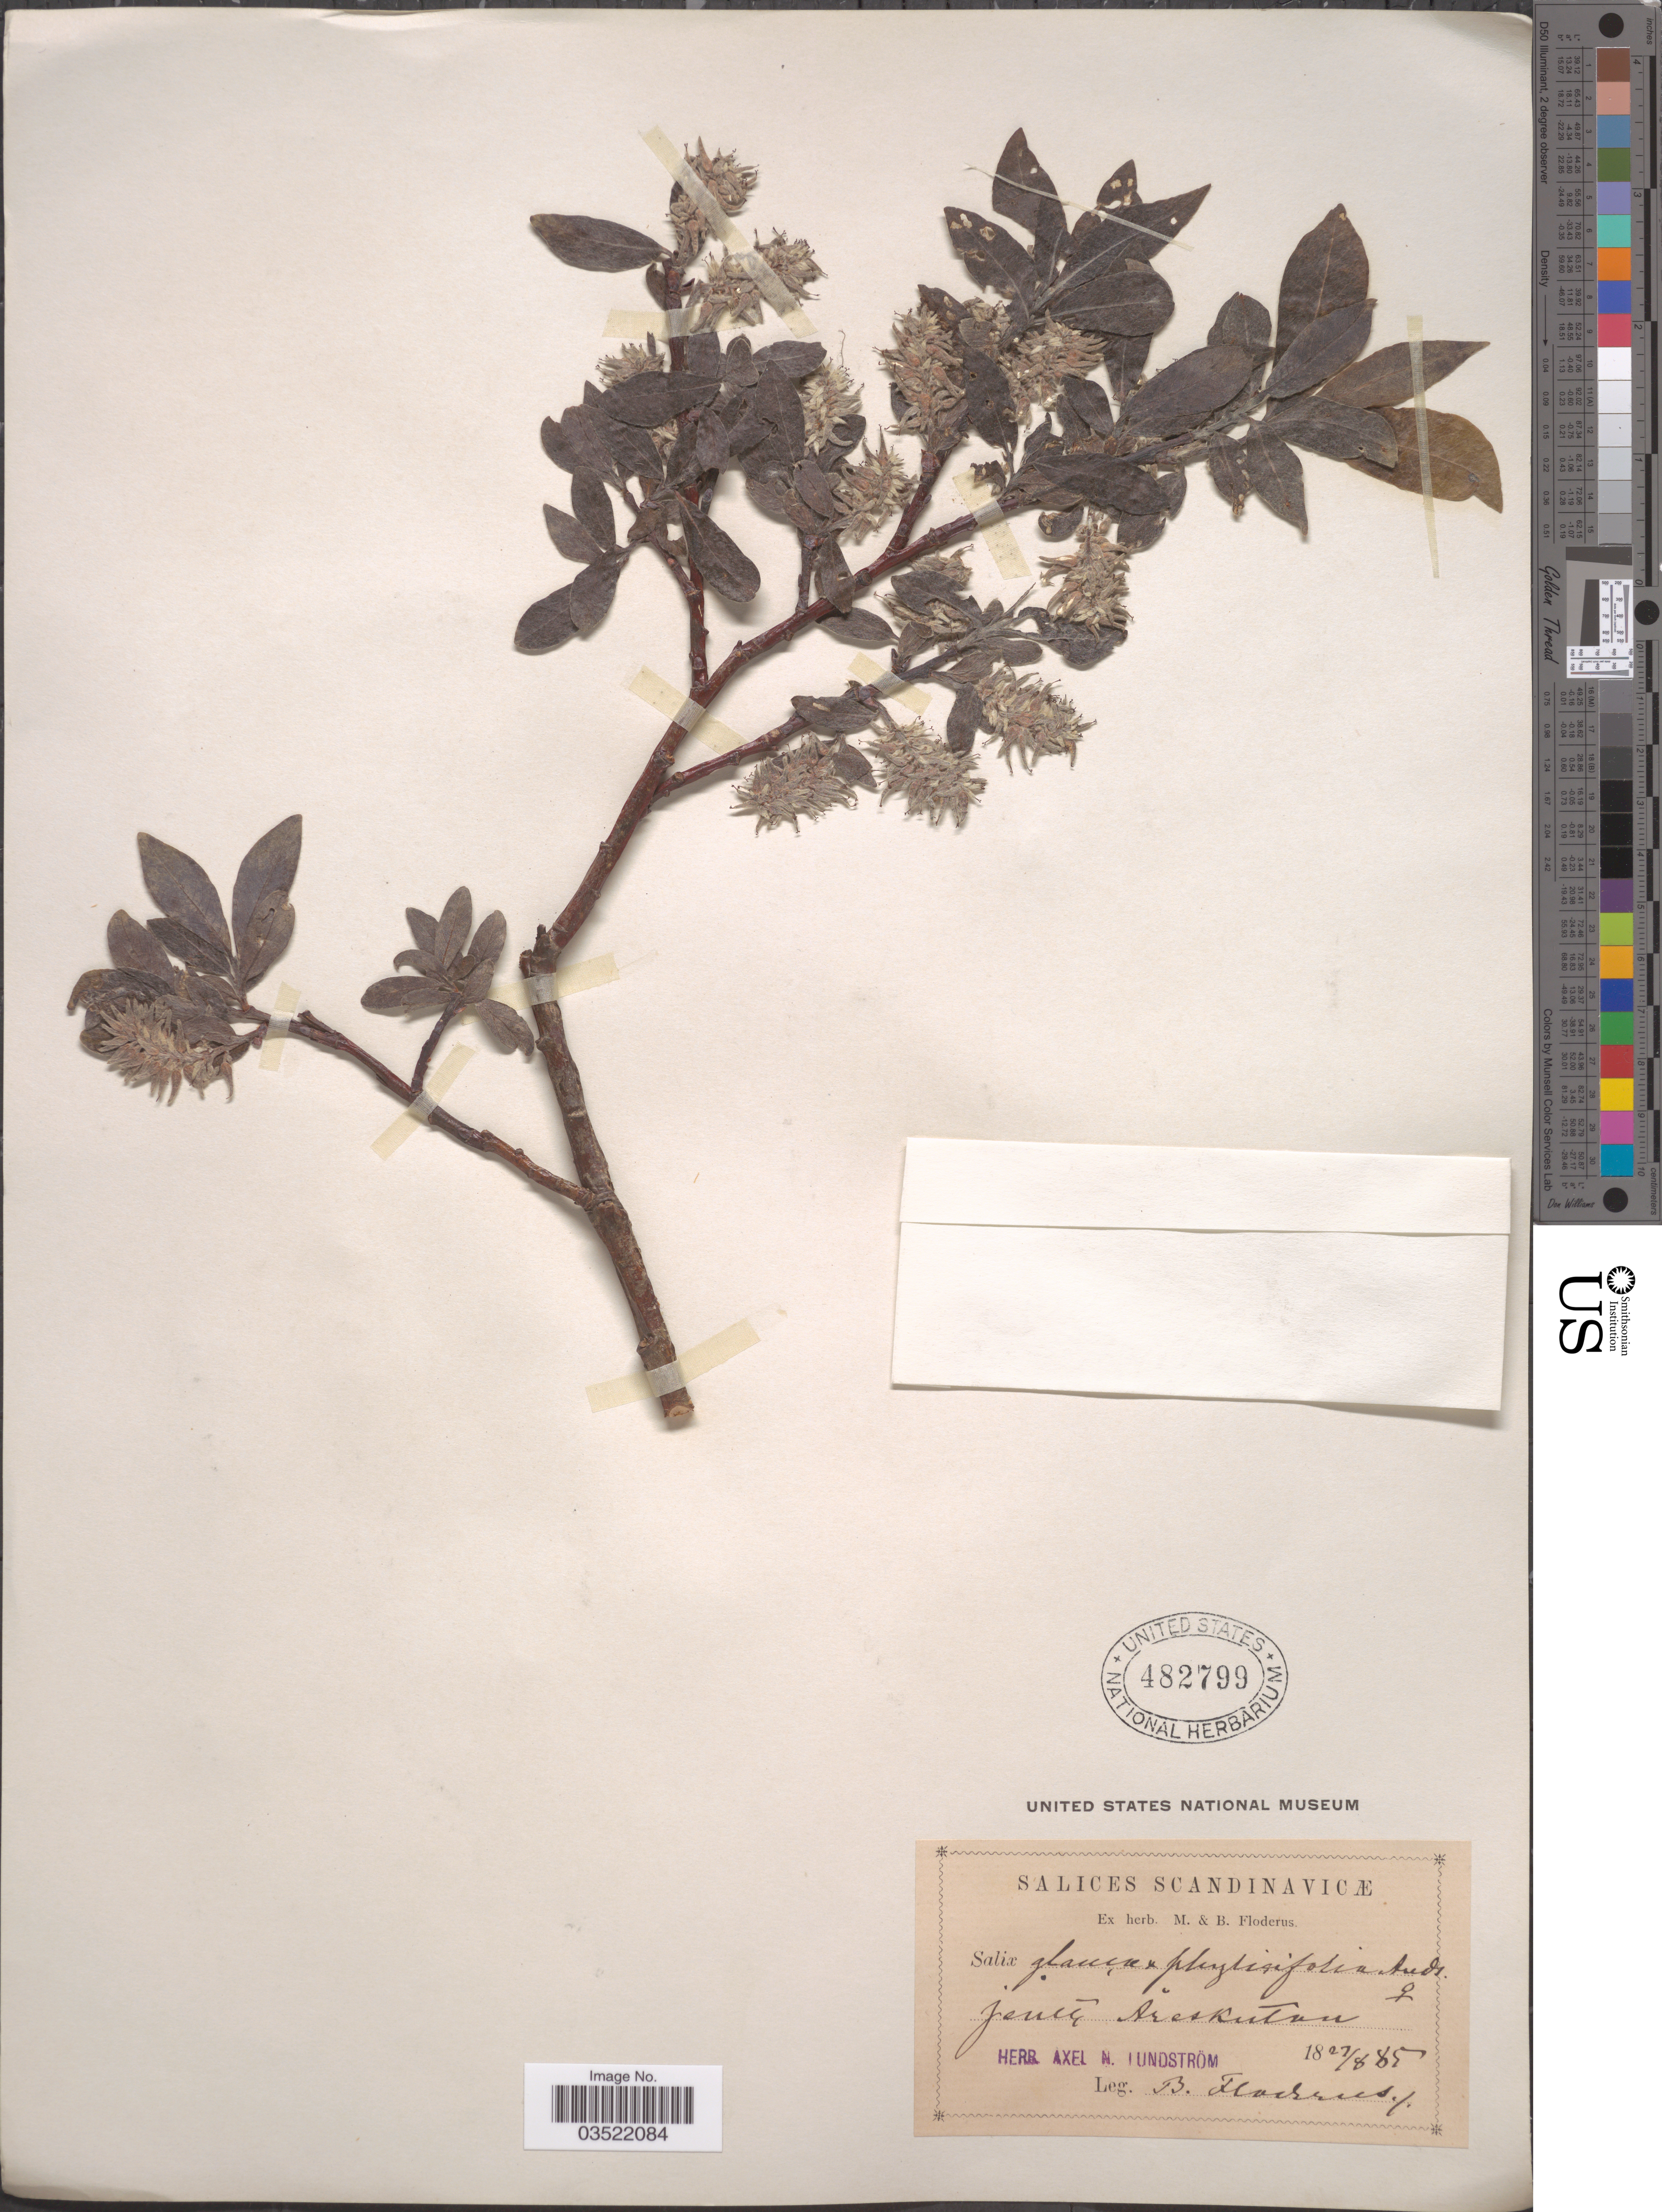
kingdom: Plantae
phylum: Tracheophyta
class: Magnoliopsida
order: Malpighiales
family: Salicaceae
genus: Salix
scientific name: Salix glauca x S. phylicifolia L.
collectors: M. Floderus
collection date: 1885-08-27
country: Sweden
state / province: Jämtland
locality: Scandinavicæ. Jemtl. Åreskutan.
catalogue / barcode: US 482799